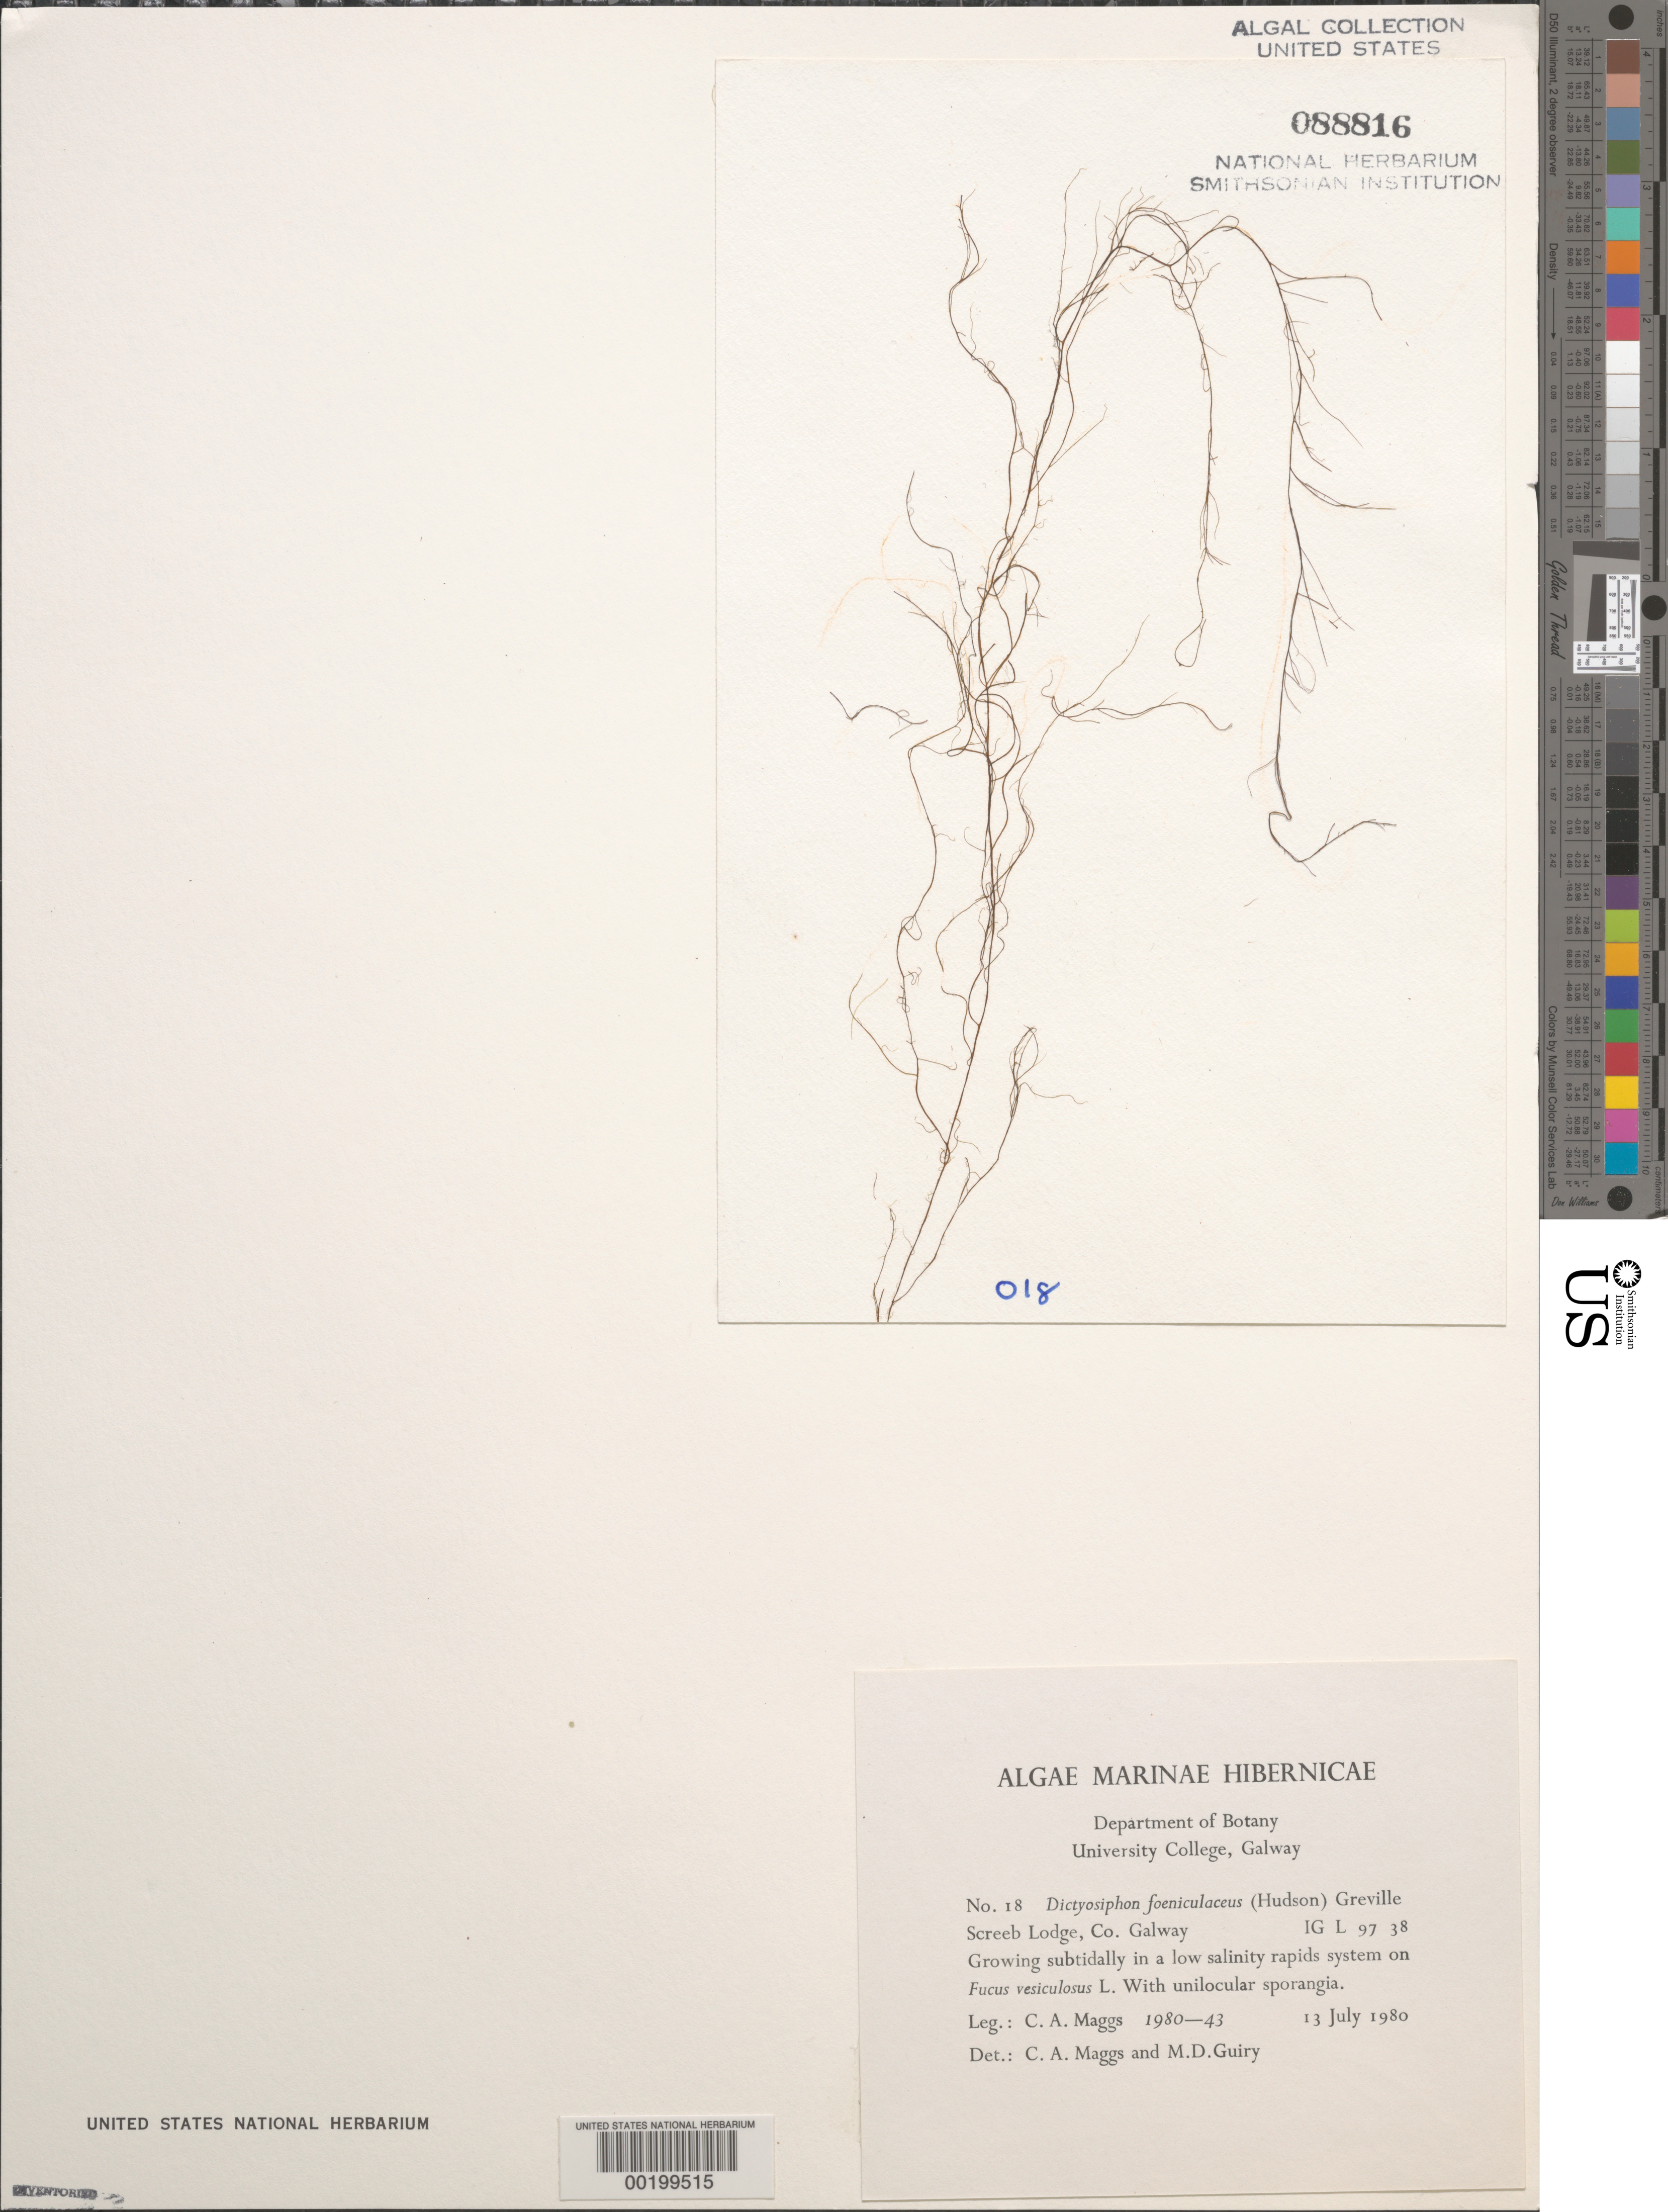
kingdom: Chromista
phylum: Ochrophyta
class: Phaeophyceae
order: Dictyosiphonales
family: Dictyosiphonaceae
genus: Dictyosiphon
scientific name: Dictyosiphon foeniculaceus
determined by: Guiry, M. D.; Maggs, C. A.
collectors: C. Maggs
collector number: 1980-43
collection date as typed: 13 Jul 1980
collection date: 1980-07-13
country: Ireland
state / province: Connaught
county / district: Galway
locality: Screeb Lodge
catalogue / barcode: US 88816